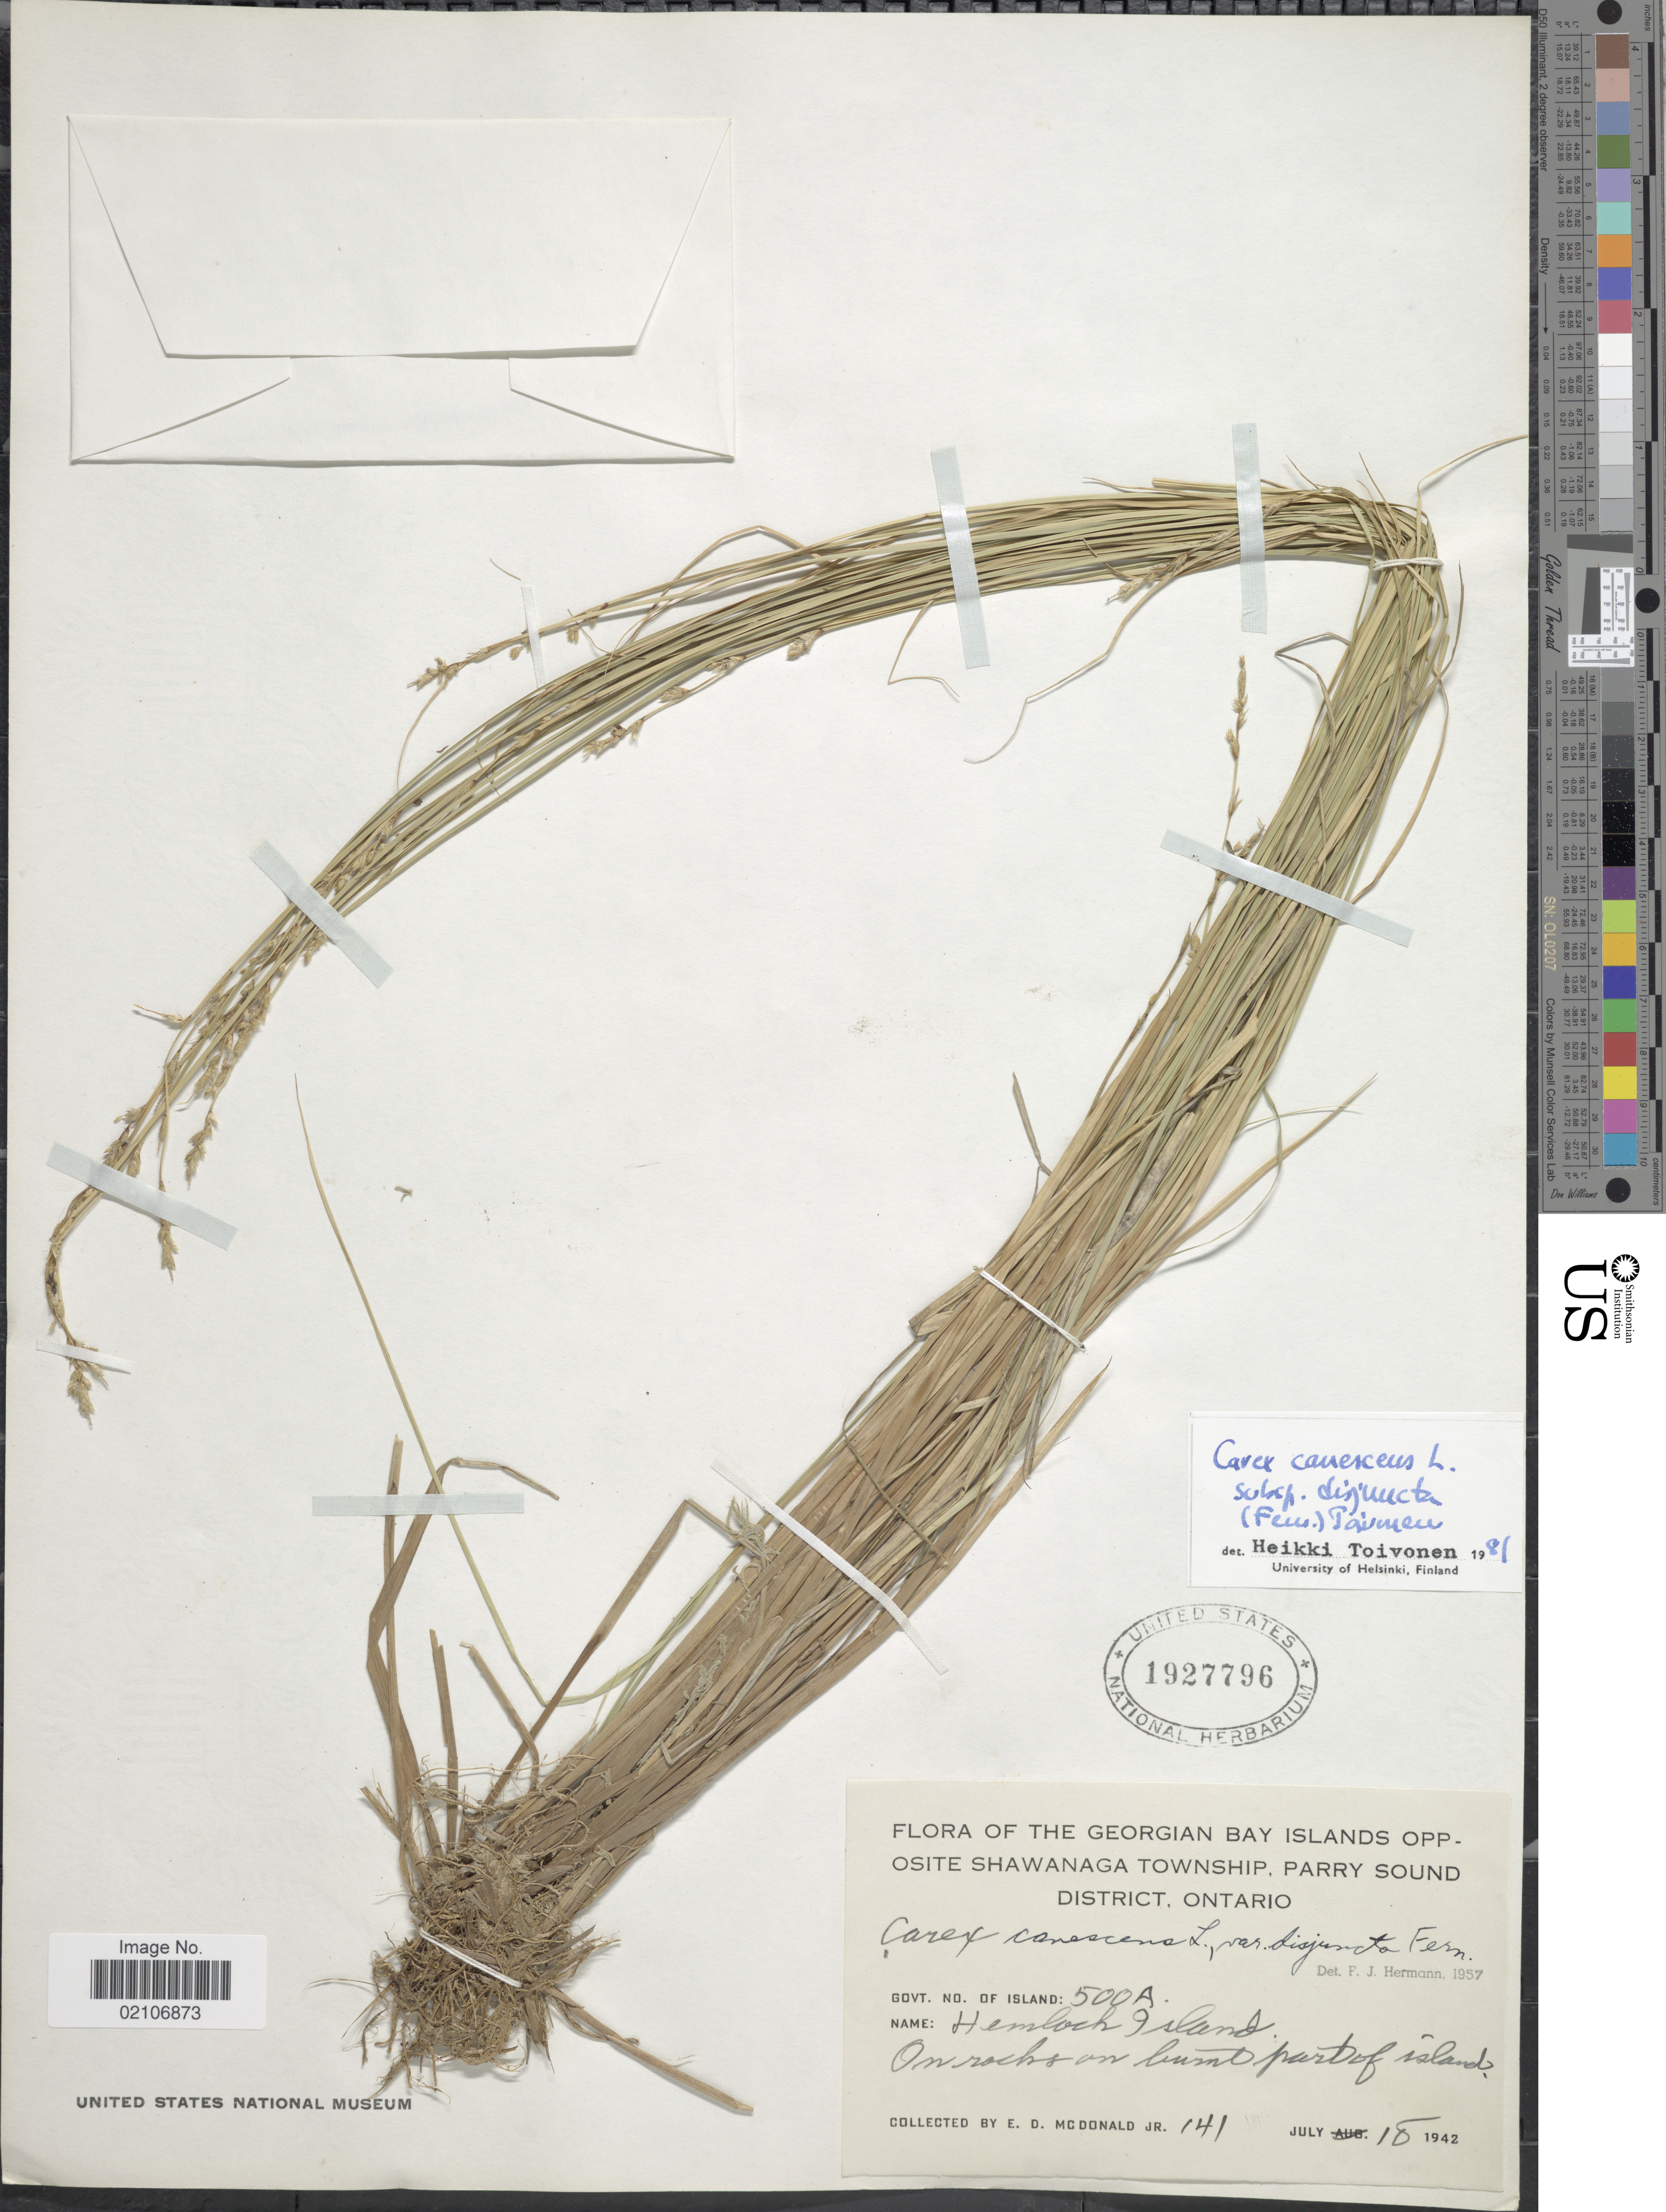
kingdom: Plantae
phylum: Tracheophyta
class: Liliopsida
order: Poales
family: Cyperaceae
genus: Carex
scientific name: Carex canescens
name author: L.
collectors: E. D. McDonald Jr.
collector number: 141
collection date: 1942-07-18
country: Canada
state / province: Ontario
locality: Georgian Bay Islands Opposite Shawanaga Towship., Parry Sound, District, Ontario. Hemboch Island.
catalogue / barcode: US 1927796